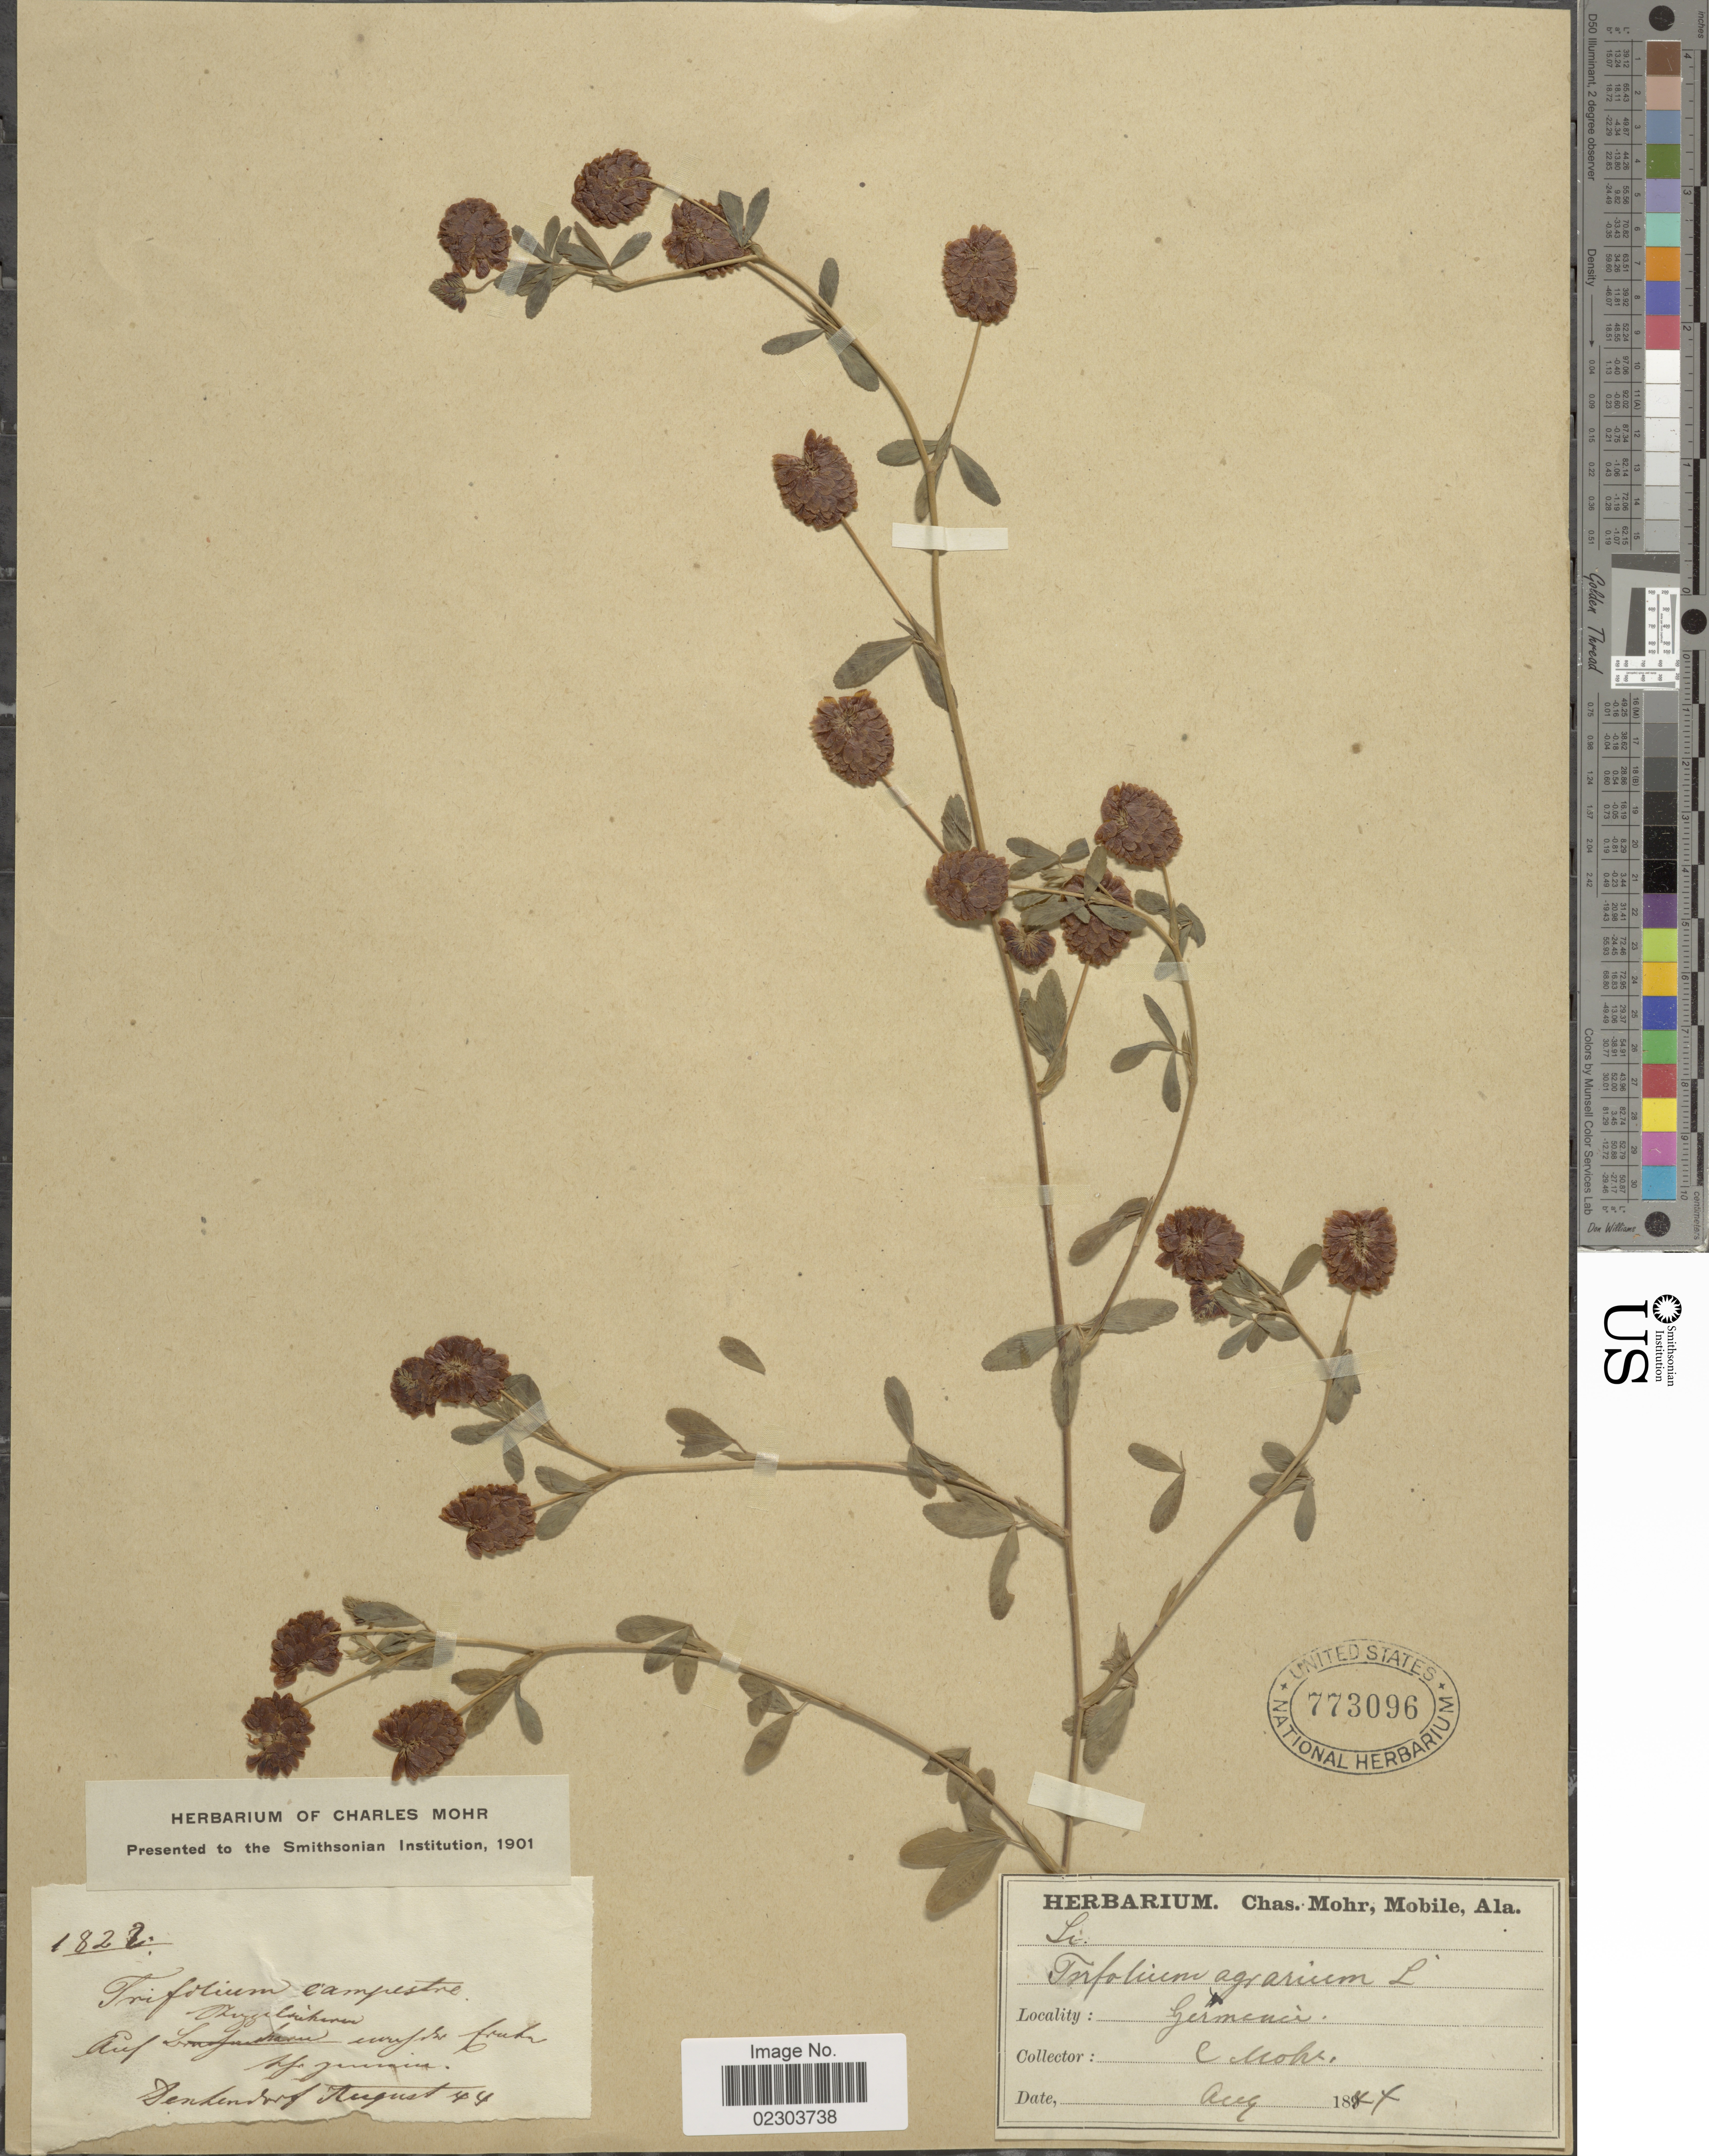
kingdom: Plantae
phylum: Tracheophyta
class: Magnoliopsida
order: Fabales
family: Fabaceae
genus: Trifolium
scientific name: Trifolium agrarium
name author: L.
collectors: C. T. Mohr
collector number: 1822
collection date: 1844-08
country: Germany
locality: Germener, Euf Zylilariherrer, every, fruhr, Denkendorf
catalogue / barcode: US 773096